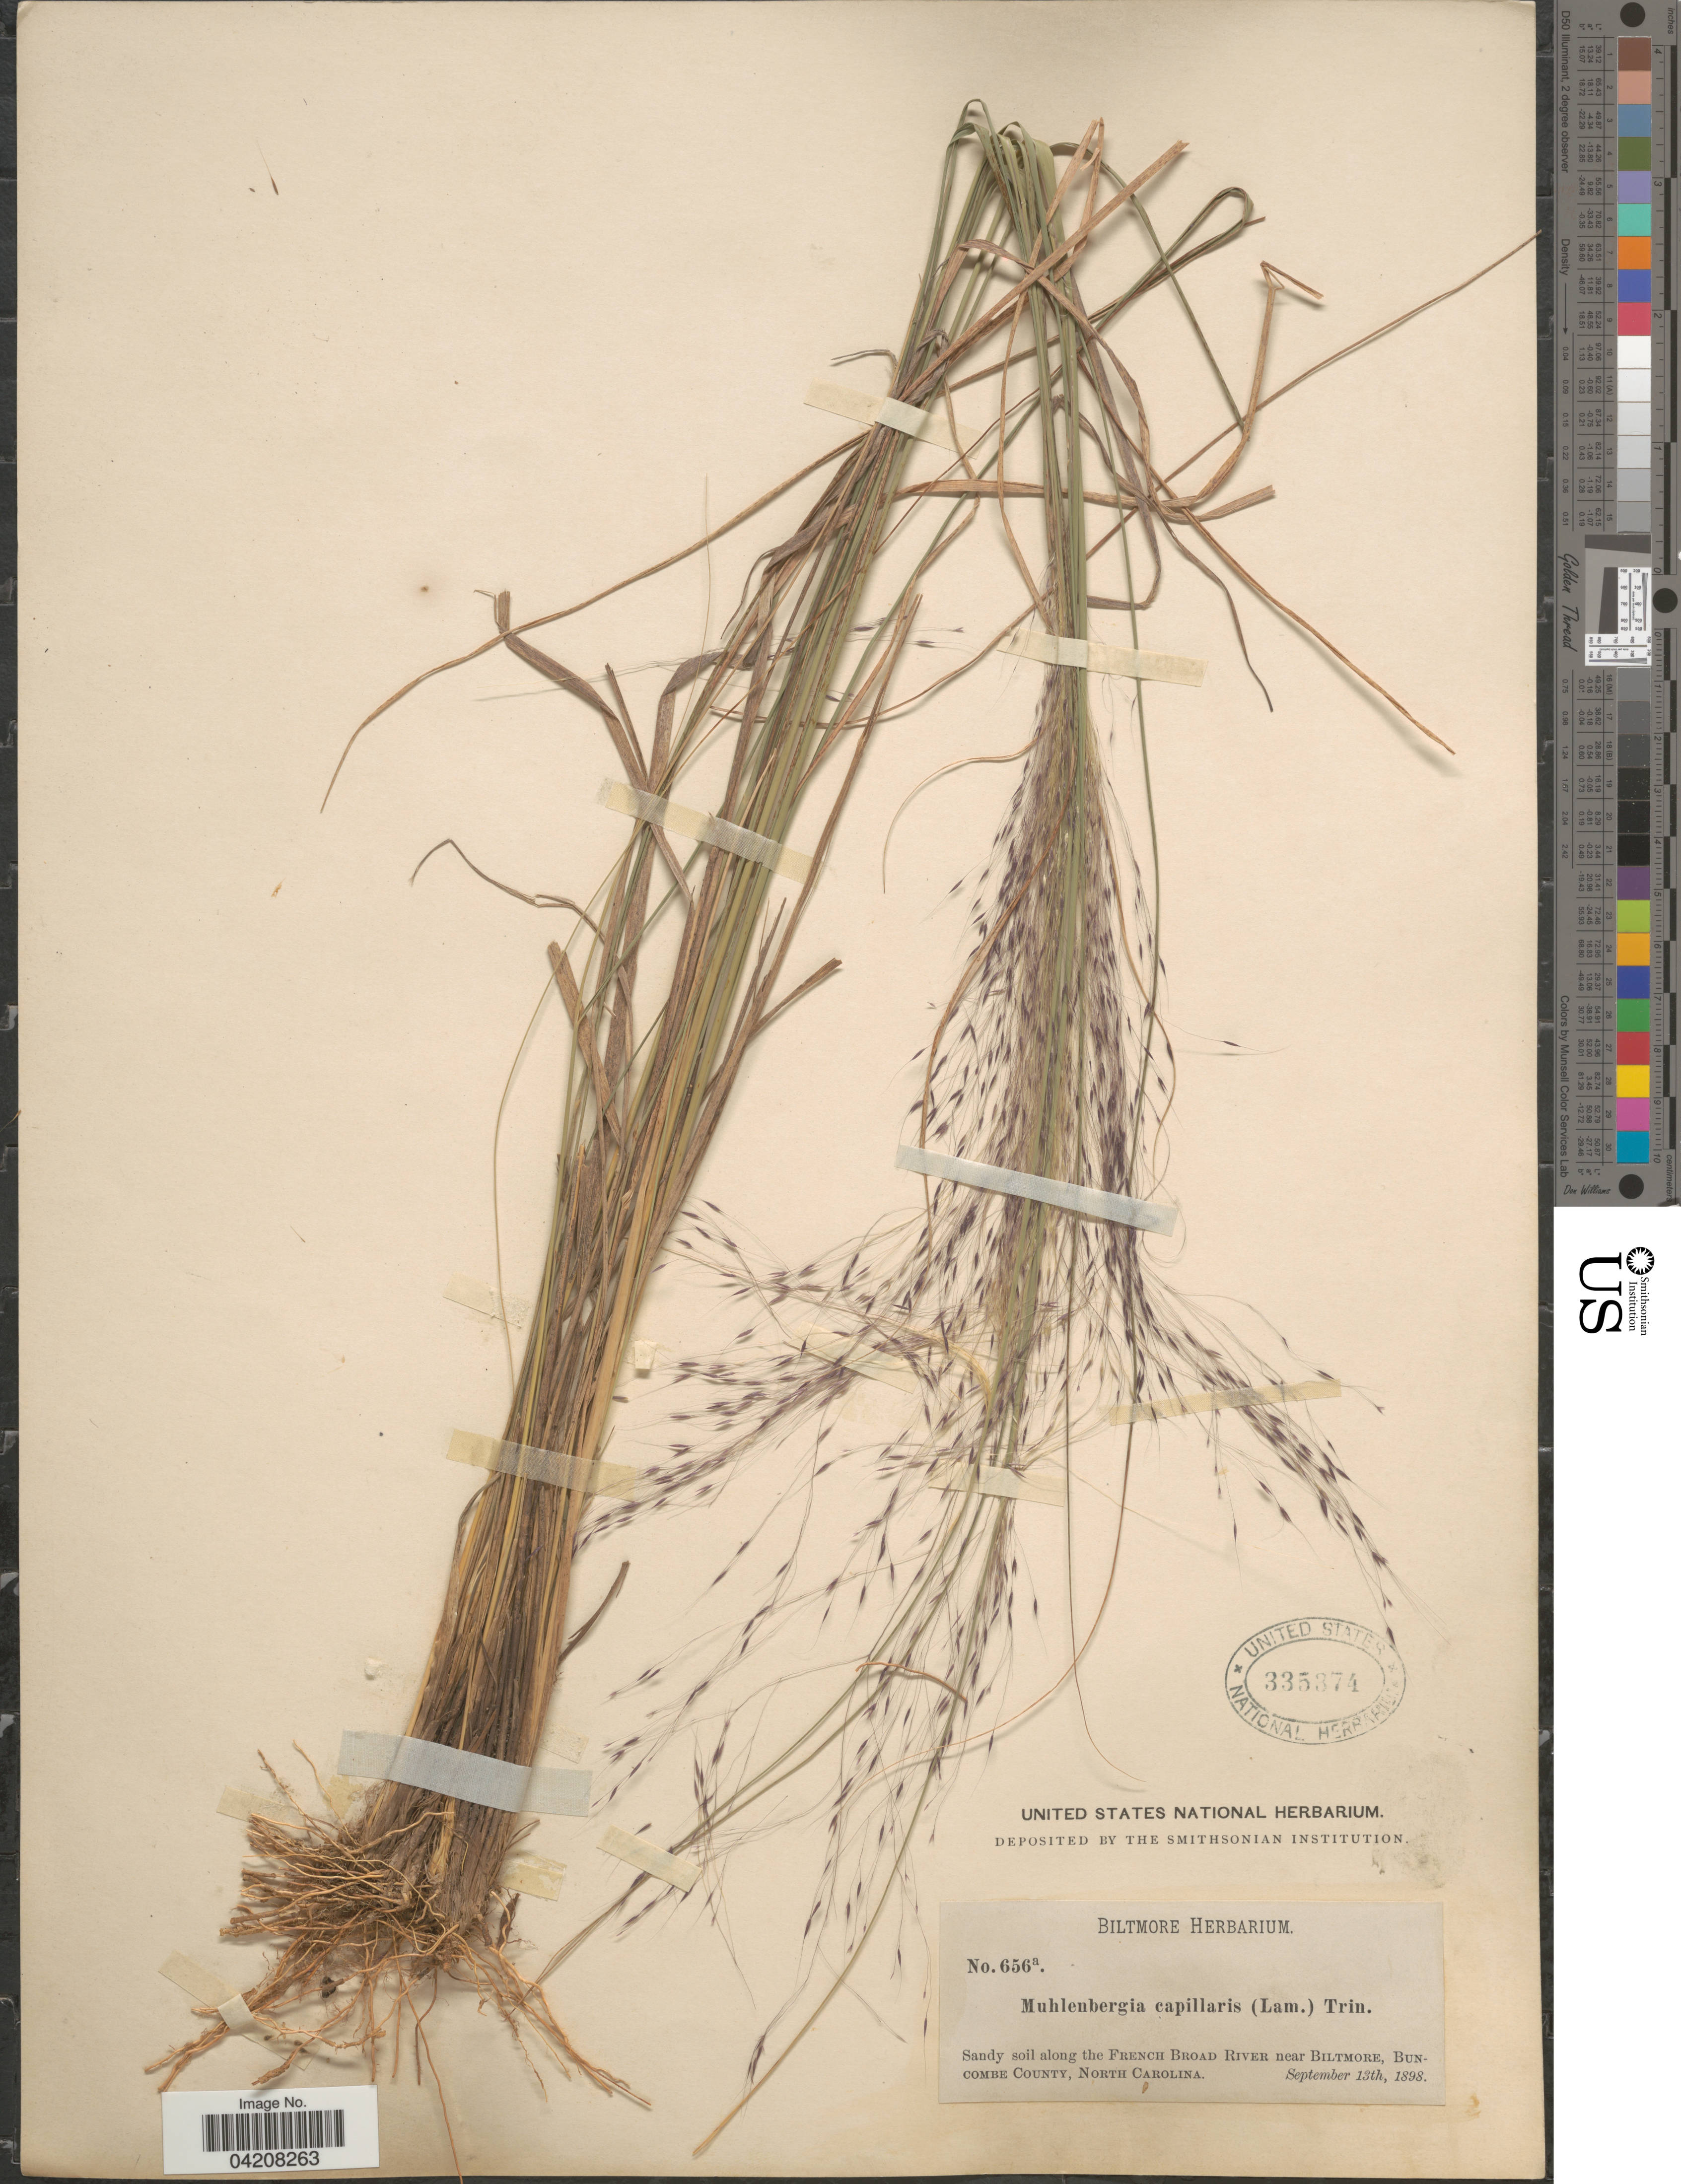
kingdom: Plantae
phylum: Tracheophyta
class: Liliopsida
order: Poales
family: Poaceae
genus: Muhlenbergia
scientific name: Muhlenbergia capillaris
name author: (Lam.) Trin.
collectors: ex herb. Biltmore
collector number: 656a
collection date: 1898-09-13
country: United States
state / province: North Carolina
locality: Sandy soil along the French Broad River near Biltmore, Buncombe County.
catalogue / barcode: US 335374